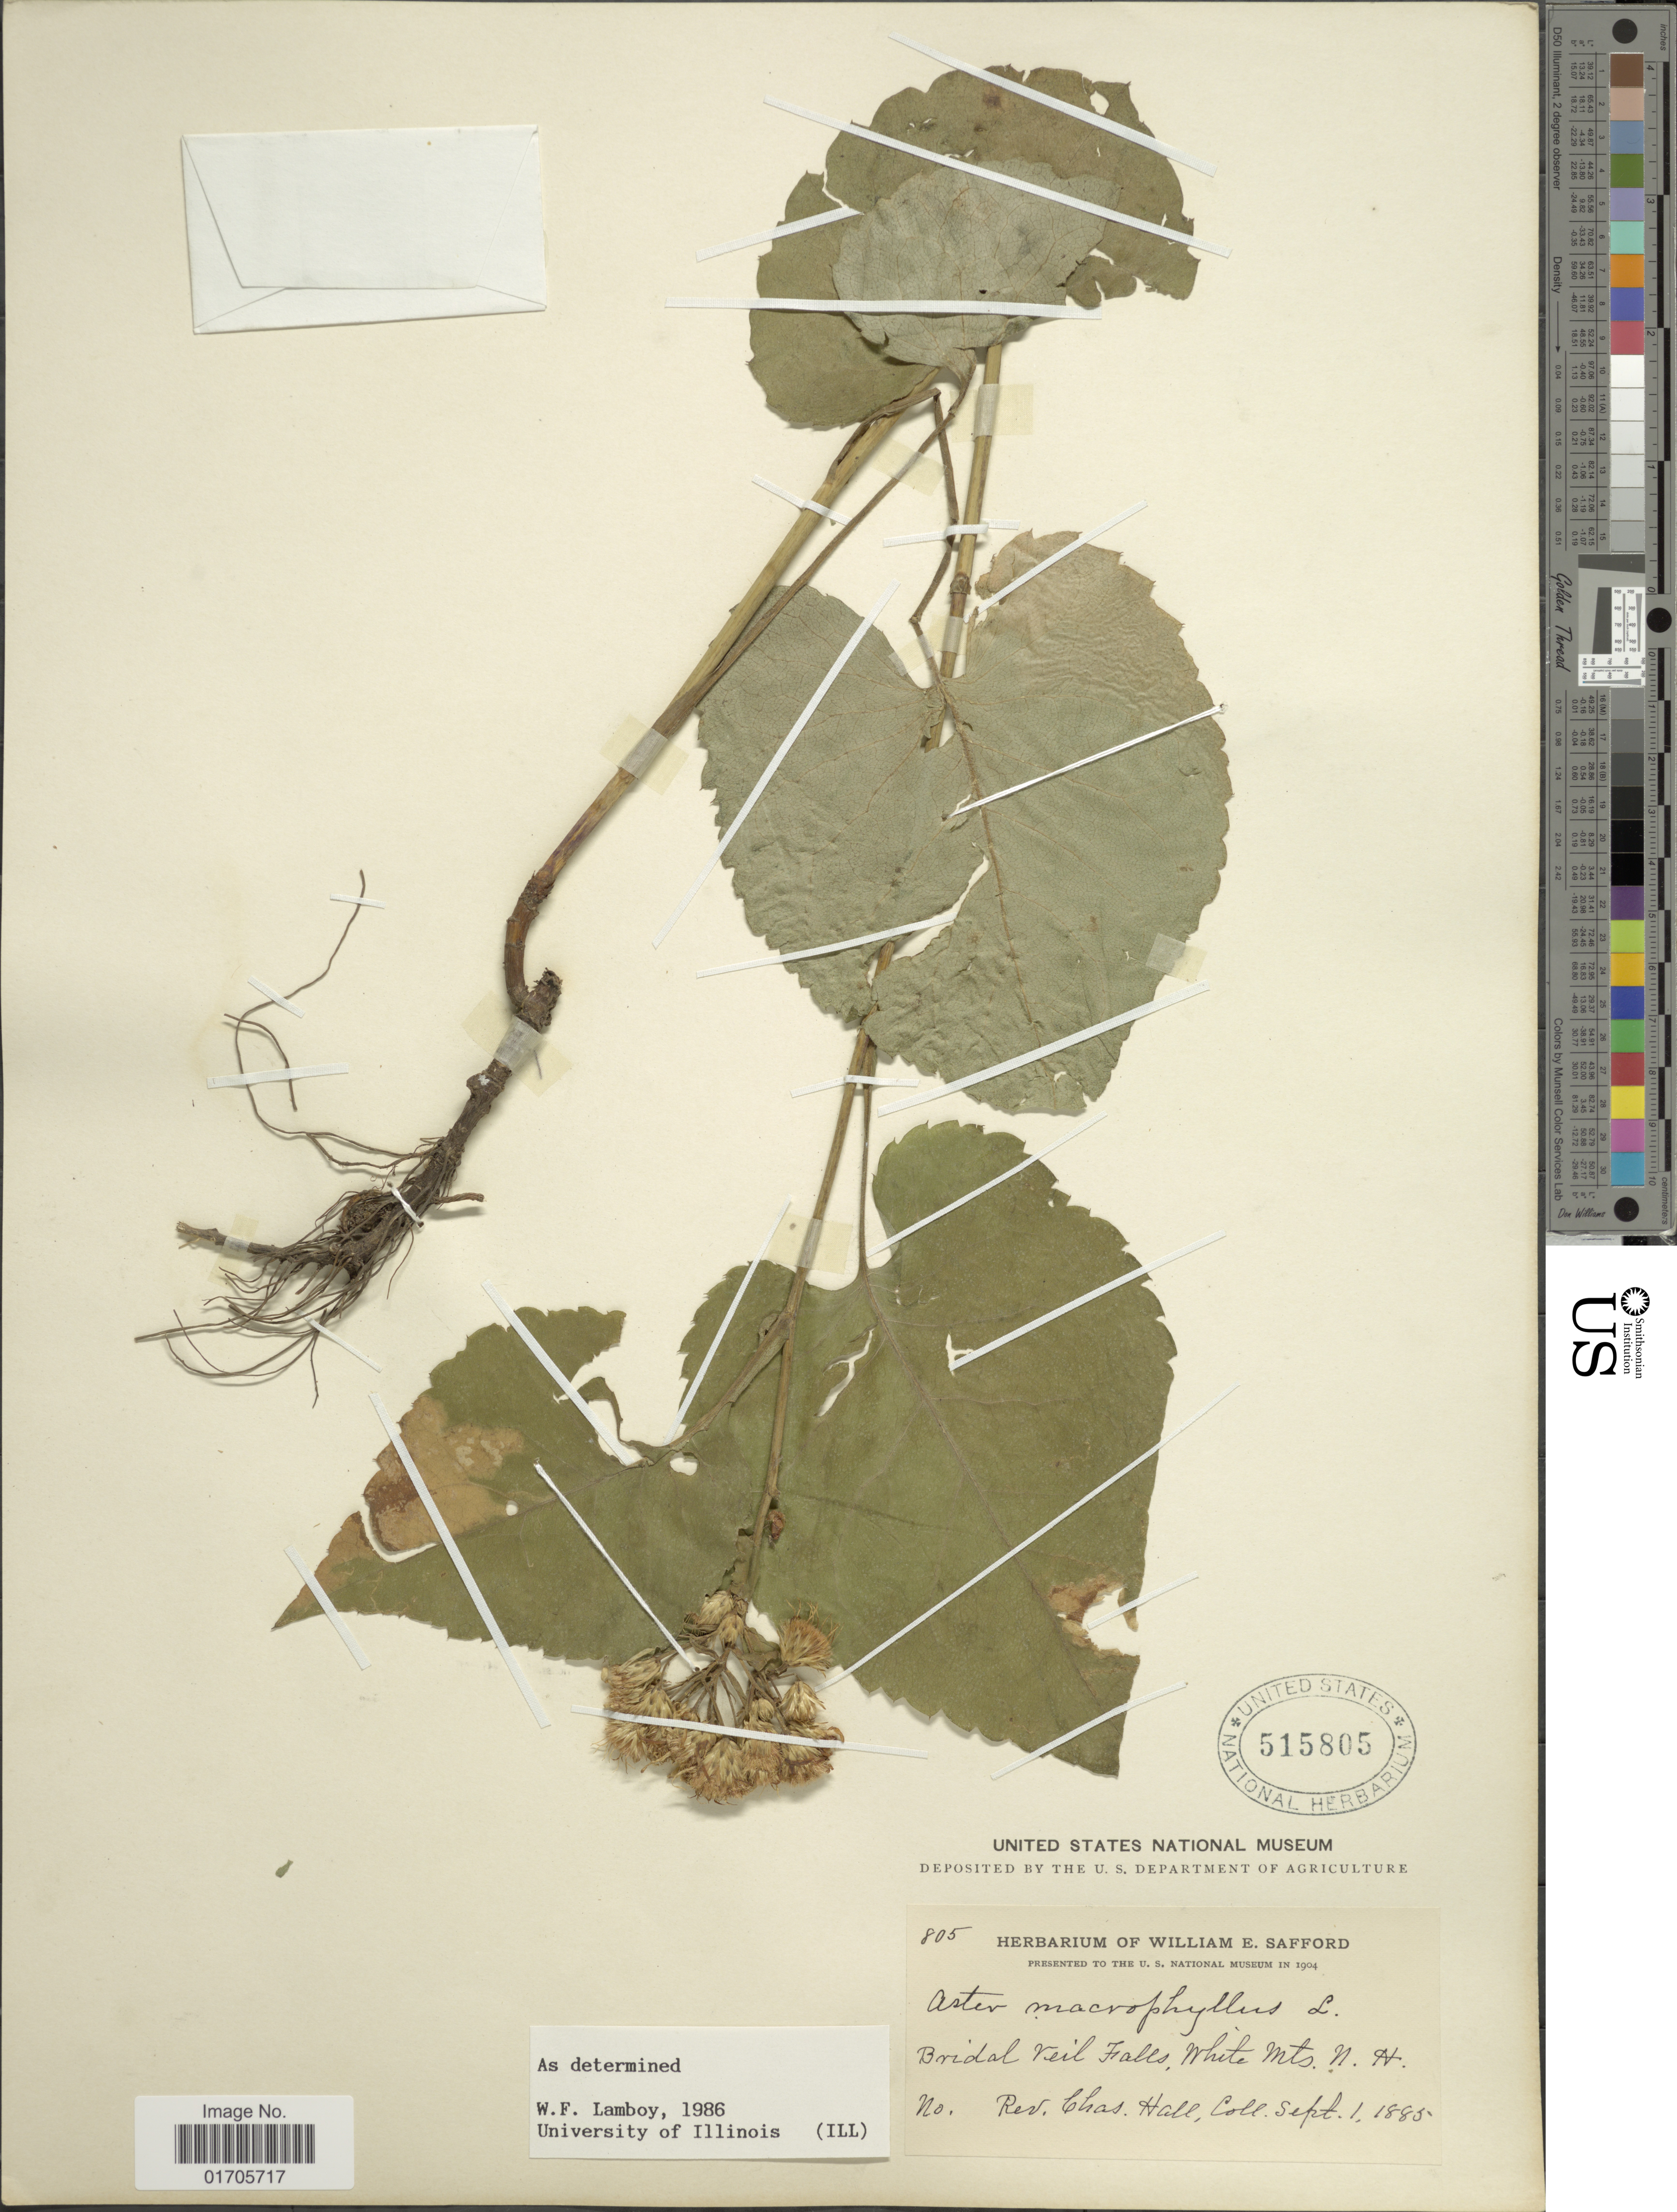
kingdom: Plantae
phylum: Tracheophyta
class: Magnoliopsida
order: Asterales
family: Asteraceae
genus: Eurybia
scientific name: Eurybia macrophylla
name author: (L.) Cass.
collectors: C. Hall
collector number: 805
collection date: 1885-09-01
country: United States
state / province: New Hampshire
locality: Bridal Veil Falls, White Mts. N.H.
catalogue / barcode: US 515805